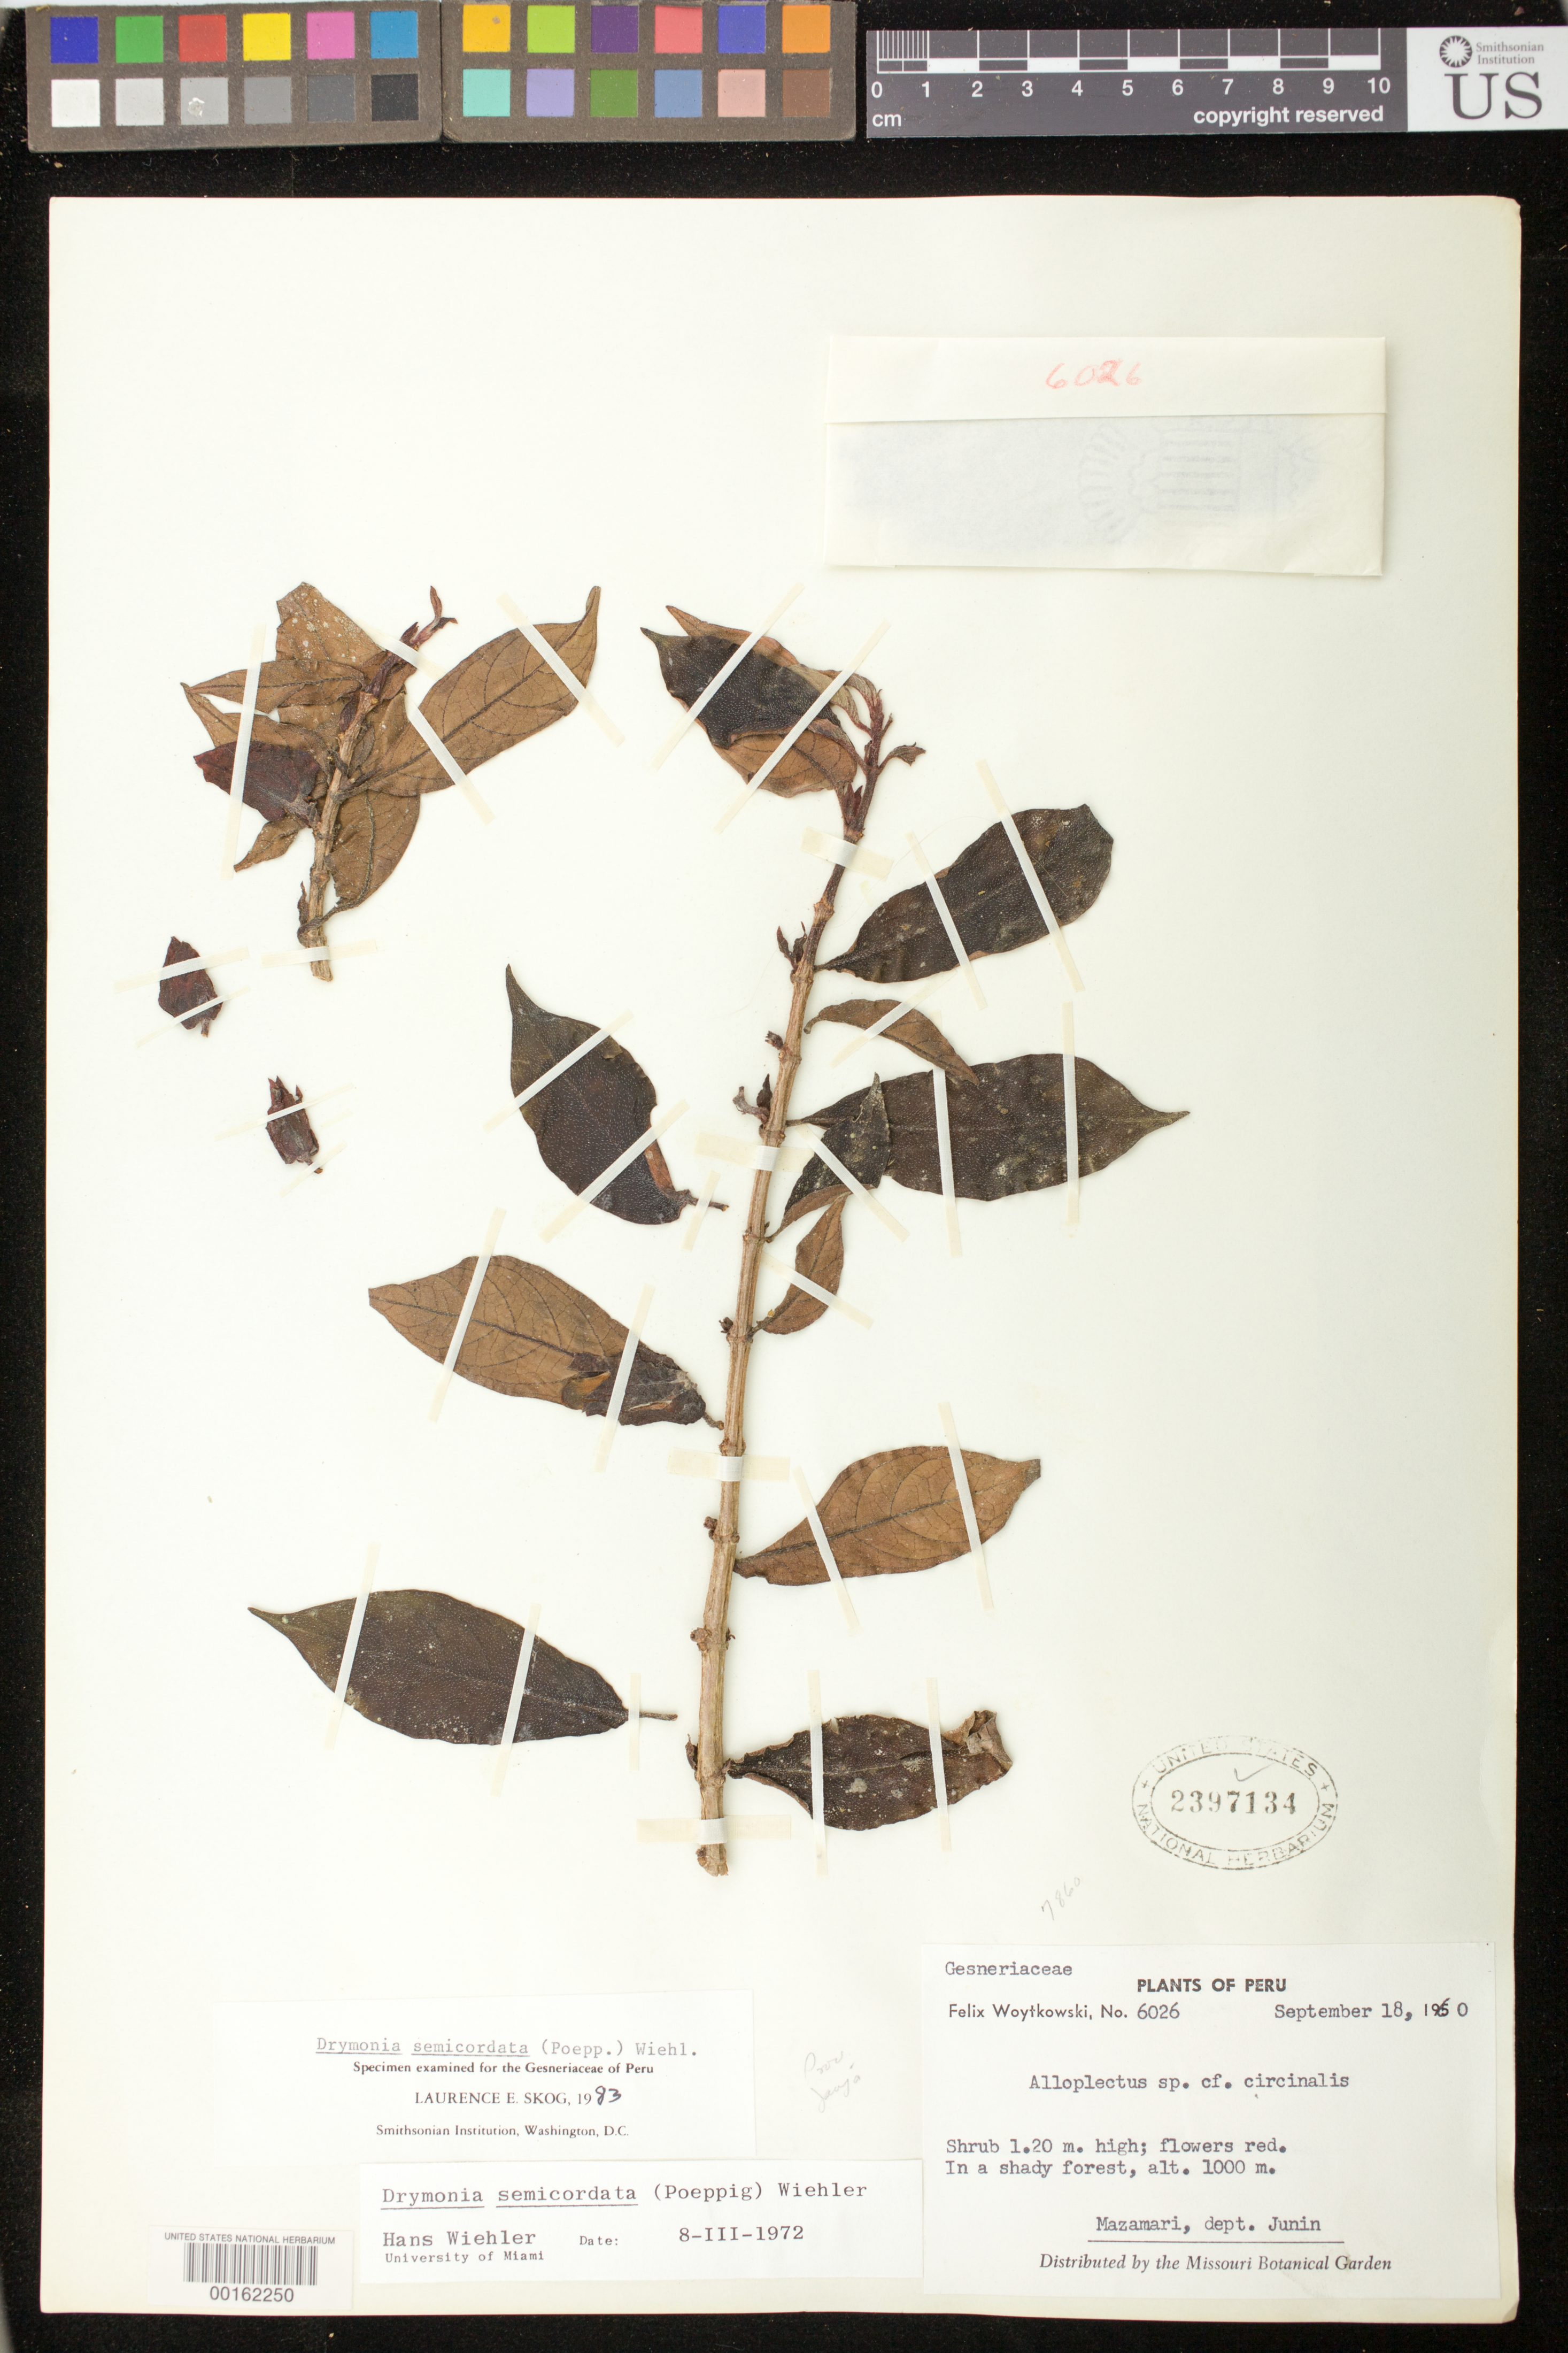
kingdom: Plantae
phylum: Tracheophyta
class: Magnoliopsida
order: Lamiales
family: Gesneriaceae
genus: Drymonia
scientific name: Drymonia semicordata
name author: (Poepp.) Wiehler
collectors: F. Woytkowski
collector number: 6026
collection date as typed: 18 Sep 1960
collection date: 1960-09-18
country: Peru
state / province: Junín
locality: Mazamari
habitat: In a shady forest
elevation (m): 1000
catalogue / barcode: US 2397134